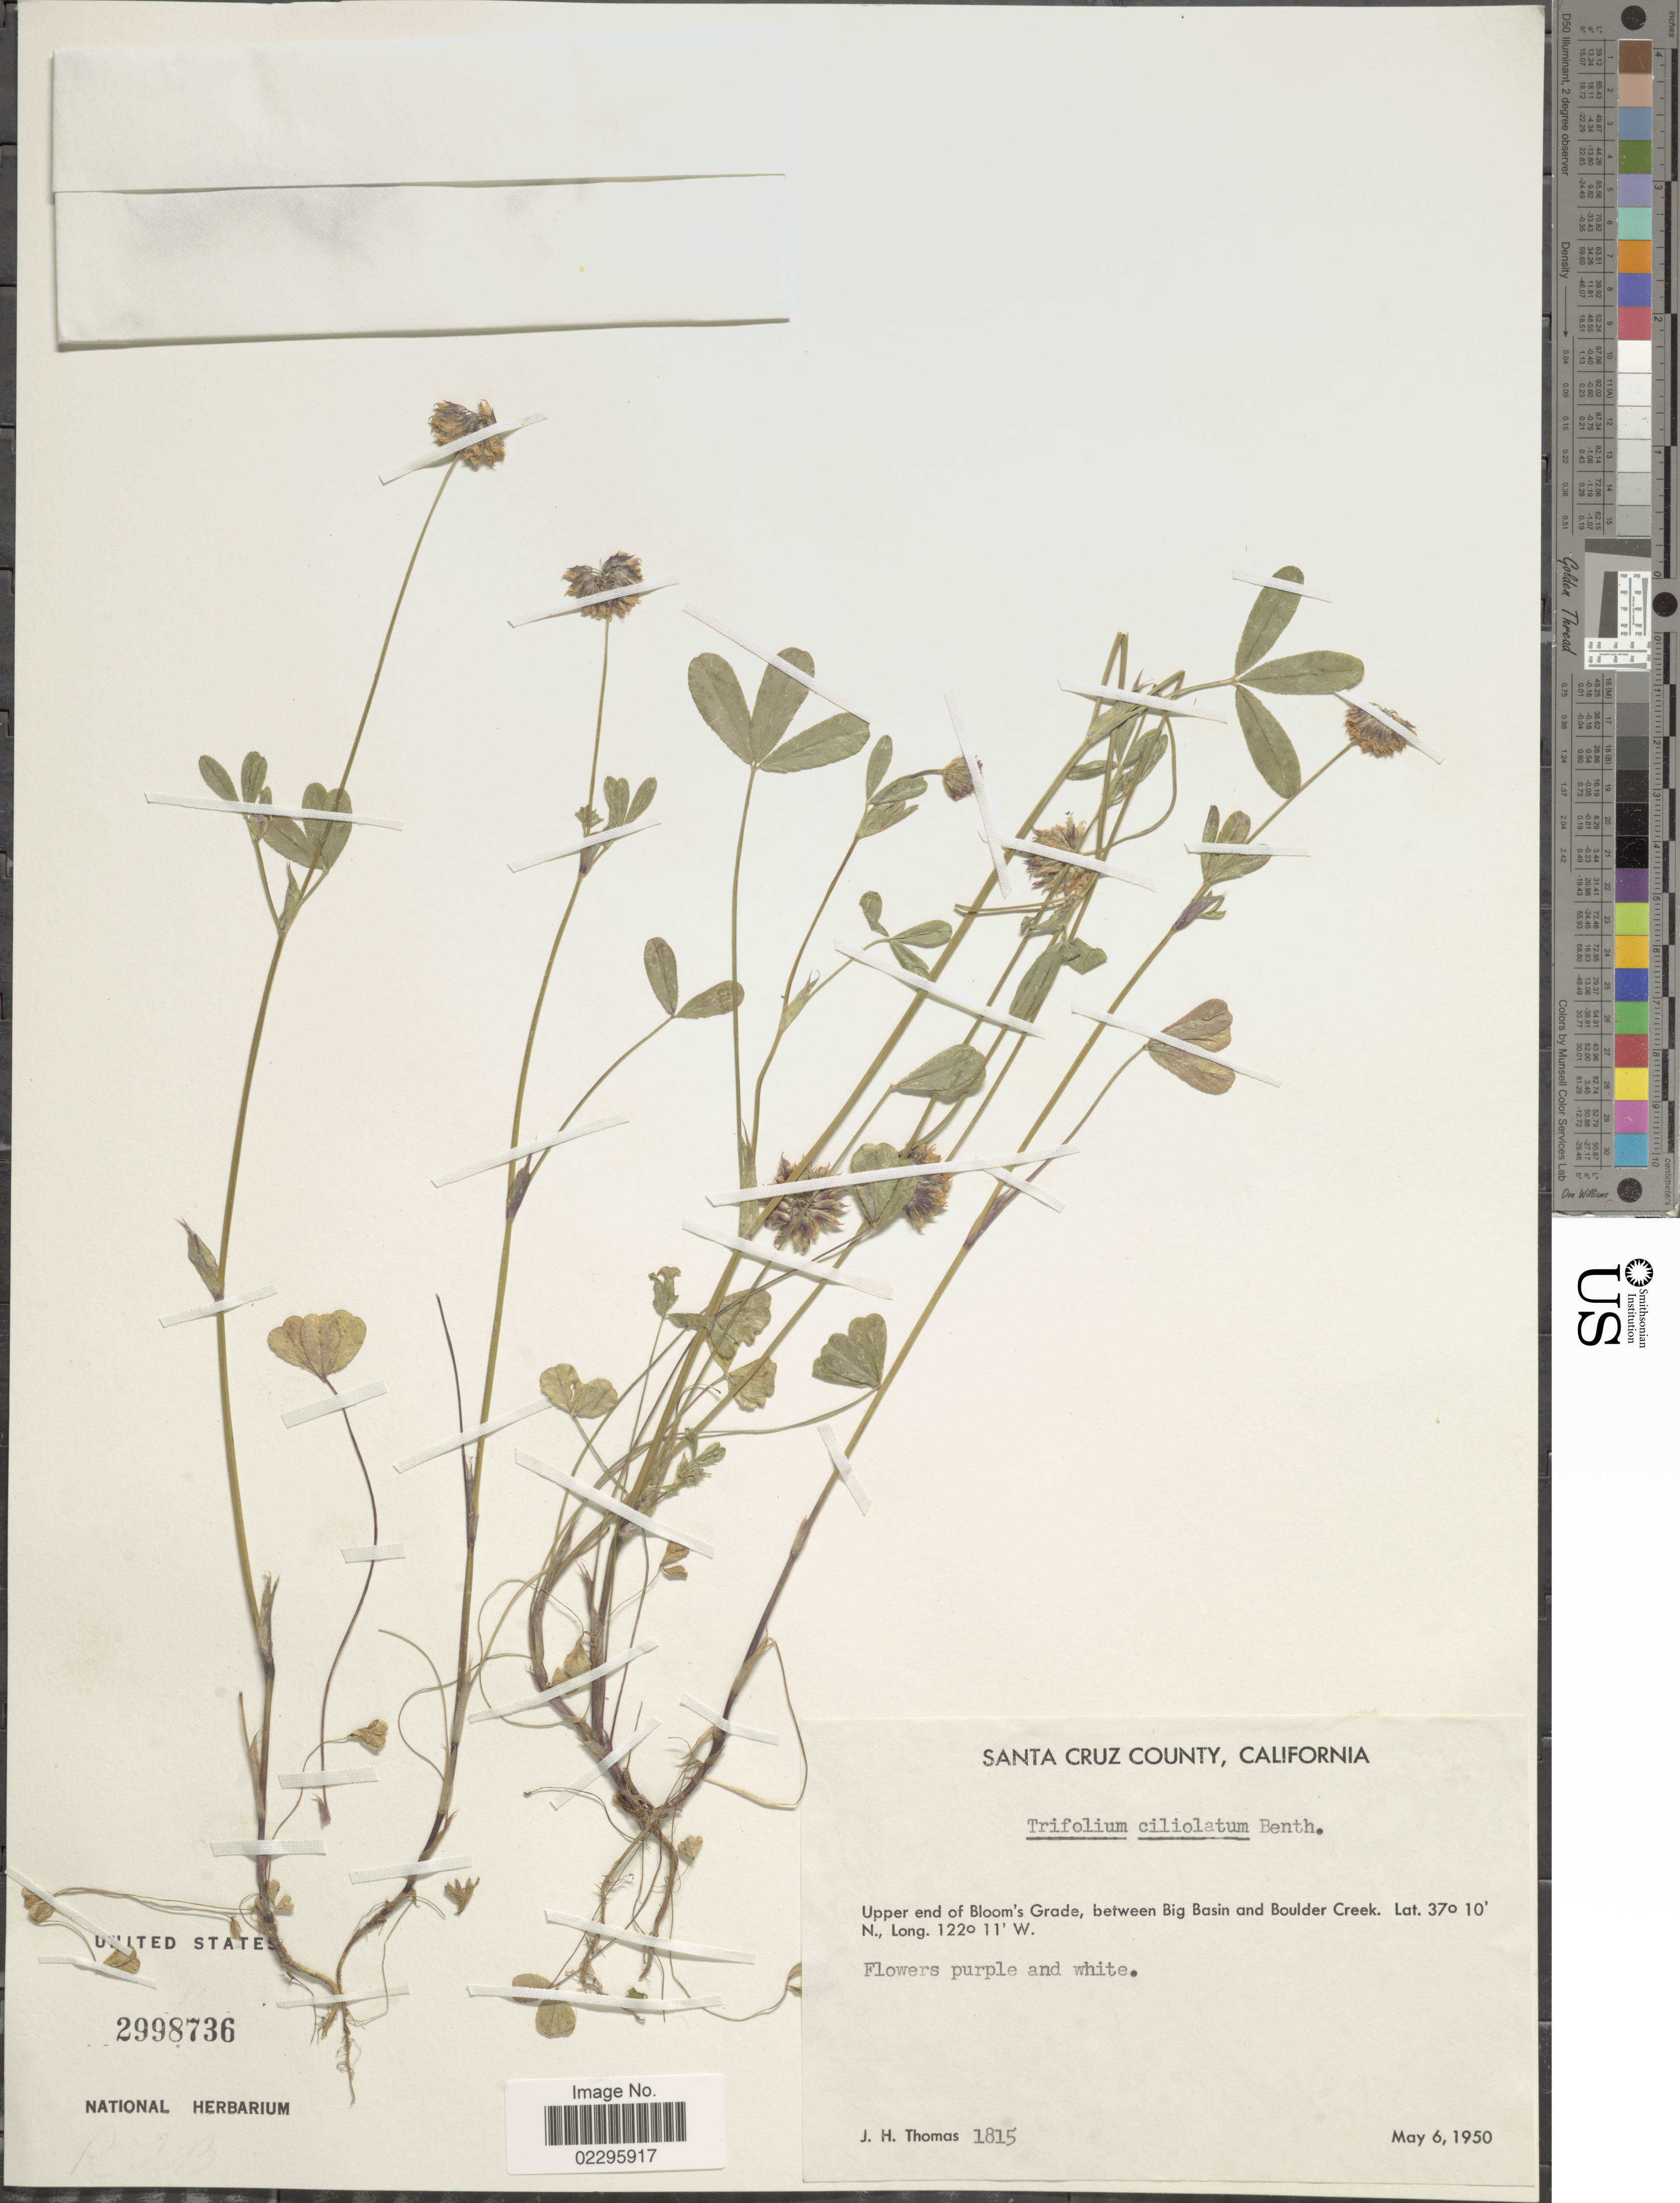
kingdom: Plantae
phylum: Tracheophyta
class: Magnoliopsida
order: Fabales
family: Fabaceae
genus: Trifolium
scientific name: Trifolium ciliolatum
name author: Benth.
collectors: J. H. Thomas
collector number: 1815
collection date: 1950-05-06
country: United States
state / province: California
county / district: Santa Cruz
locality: Upper and Bloom's Grade, between Big Basin and Boulder Creek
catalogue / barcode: US 2998736